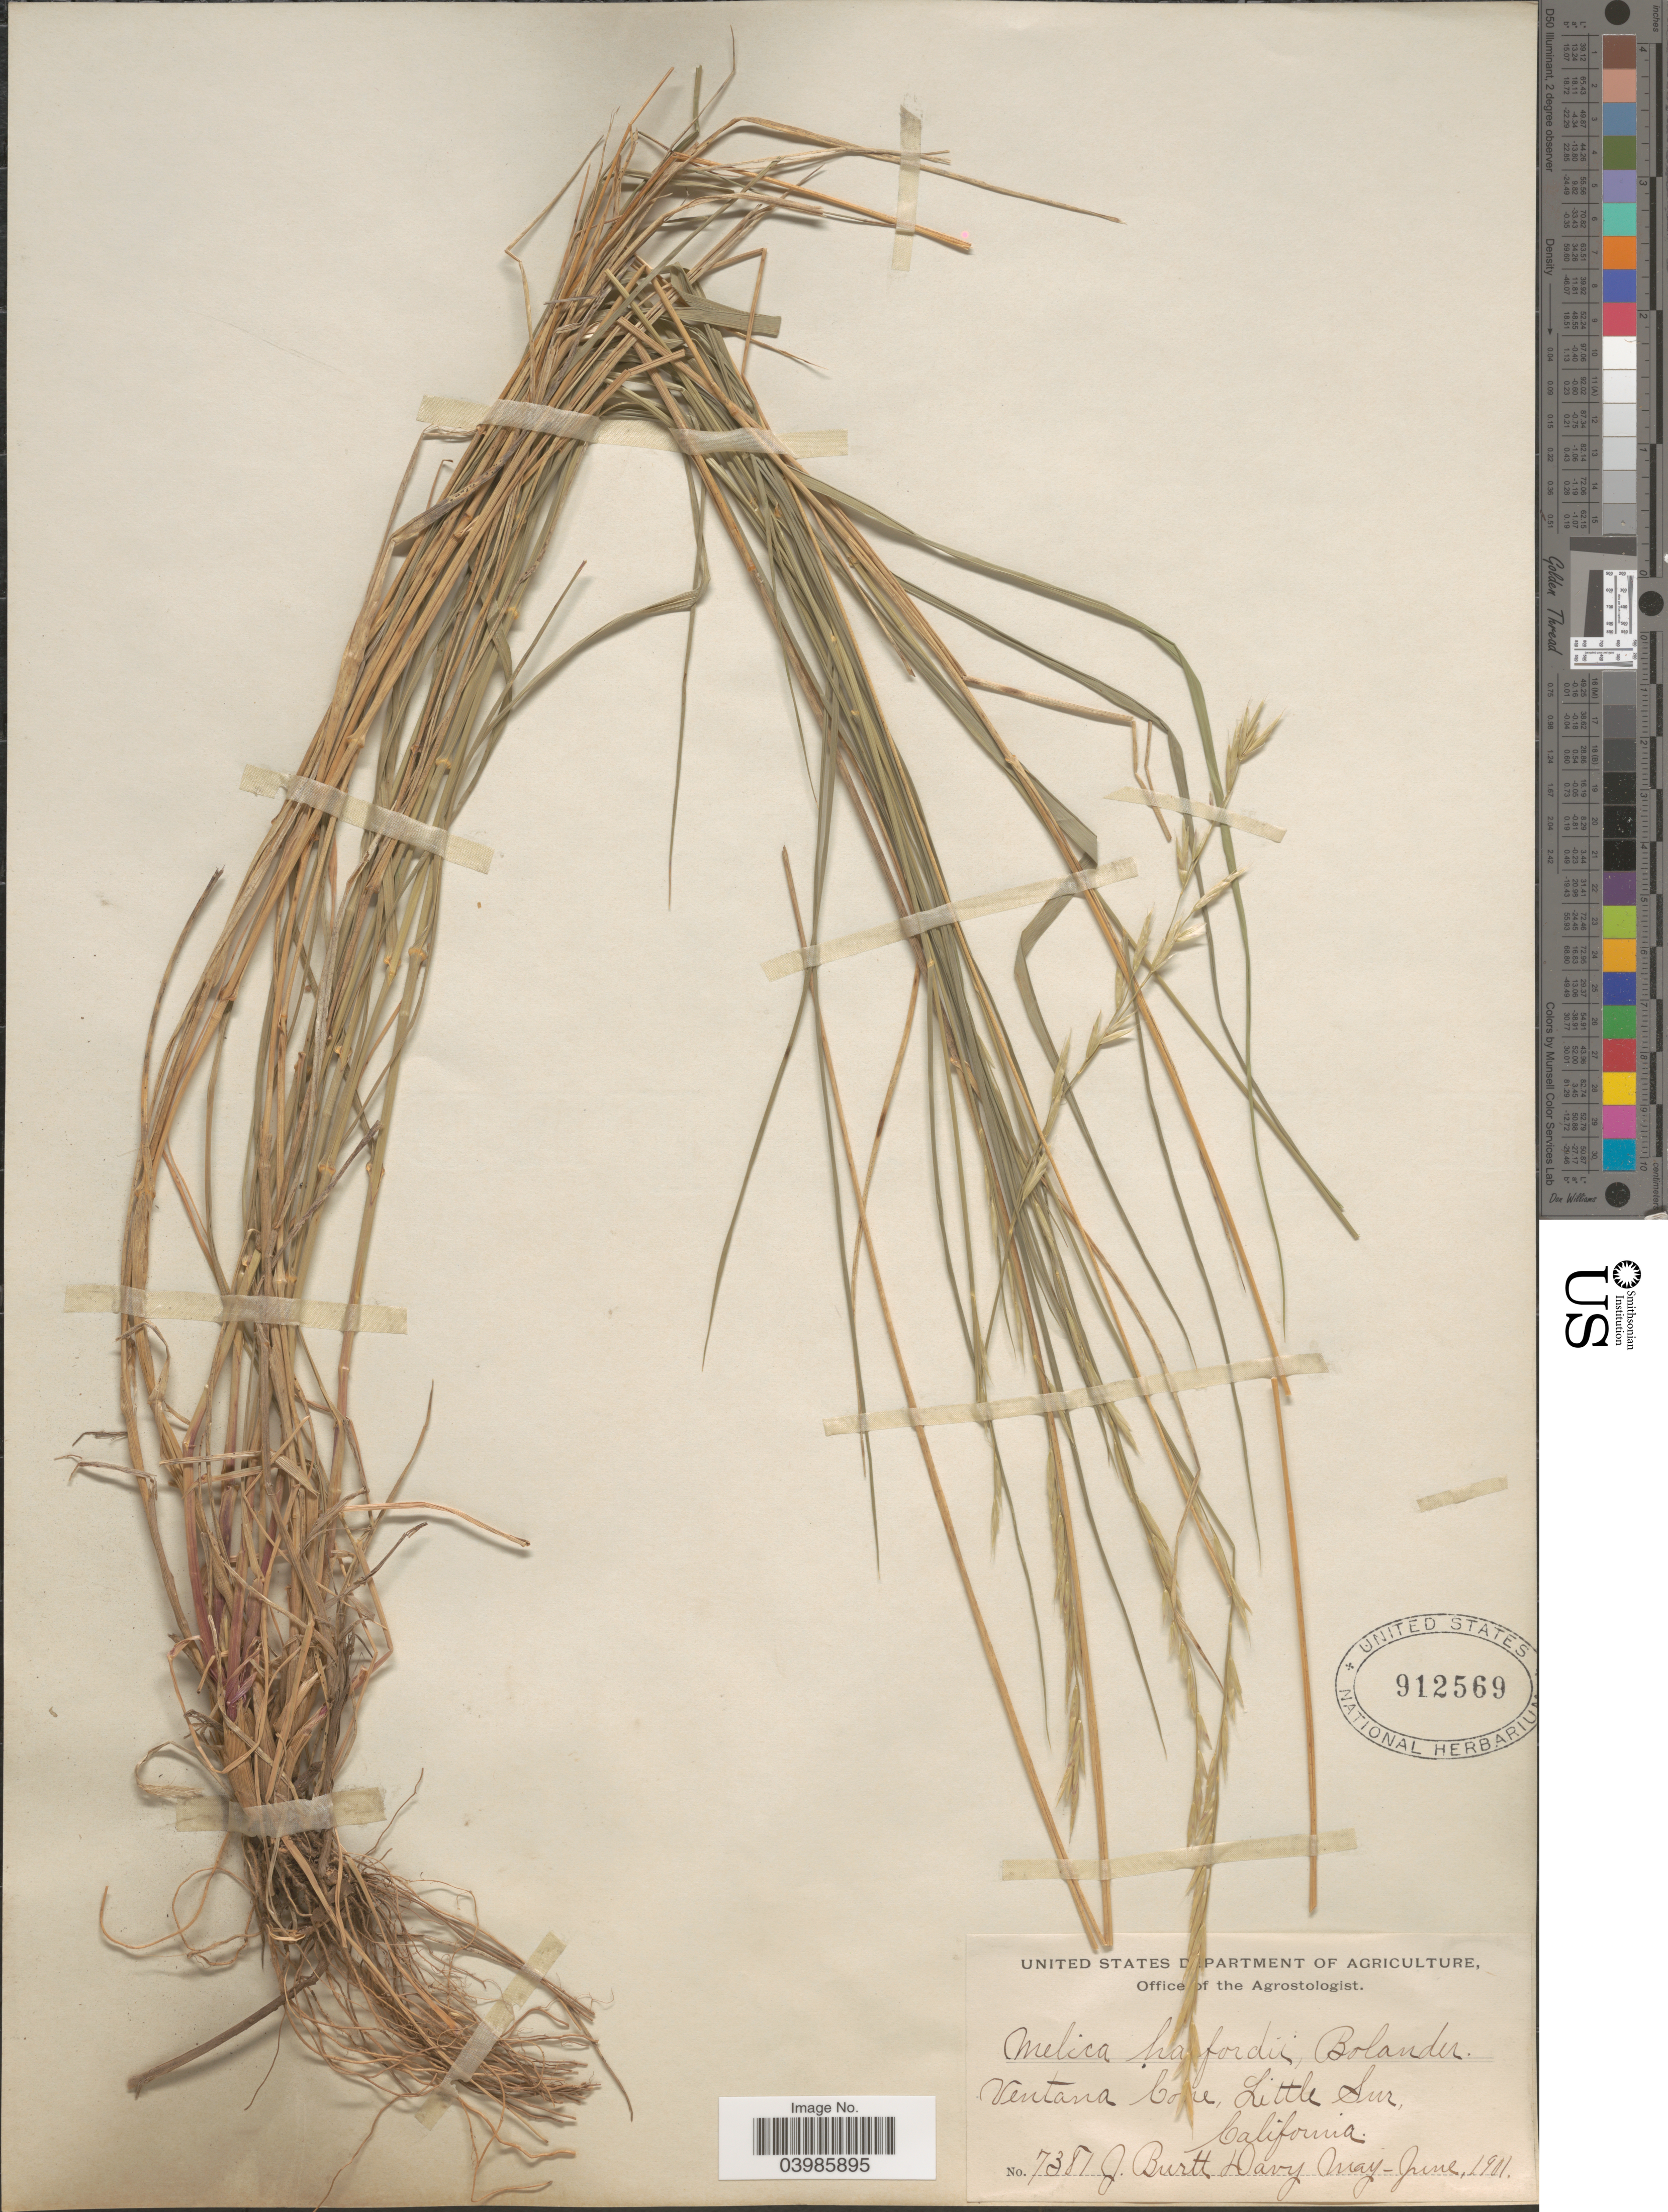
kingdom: Plantae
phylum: Tracheophyta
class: Liliopsida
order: Poales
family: Poaceae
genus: Melica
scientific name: Melica harfordii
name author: Bol.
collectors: J. Burtt Davy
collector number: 7381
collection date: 1901-05/1901-06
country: United States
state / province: California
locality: Ventana Cone, Little Sur.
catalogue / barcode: US 912569